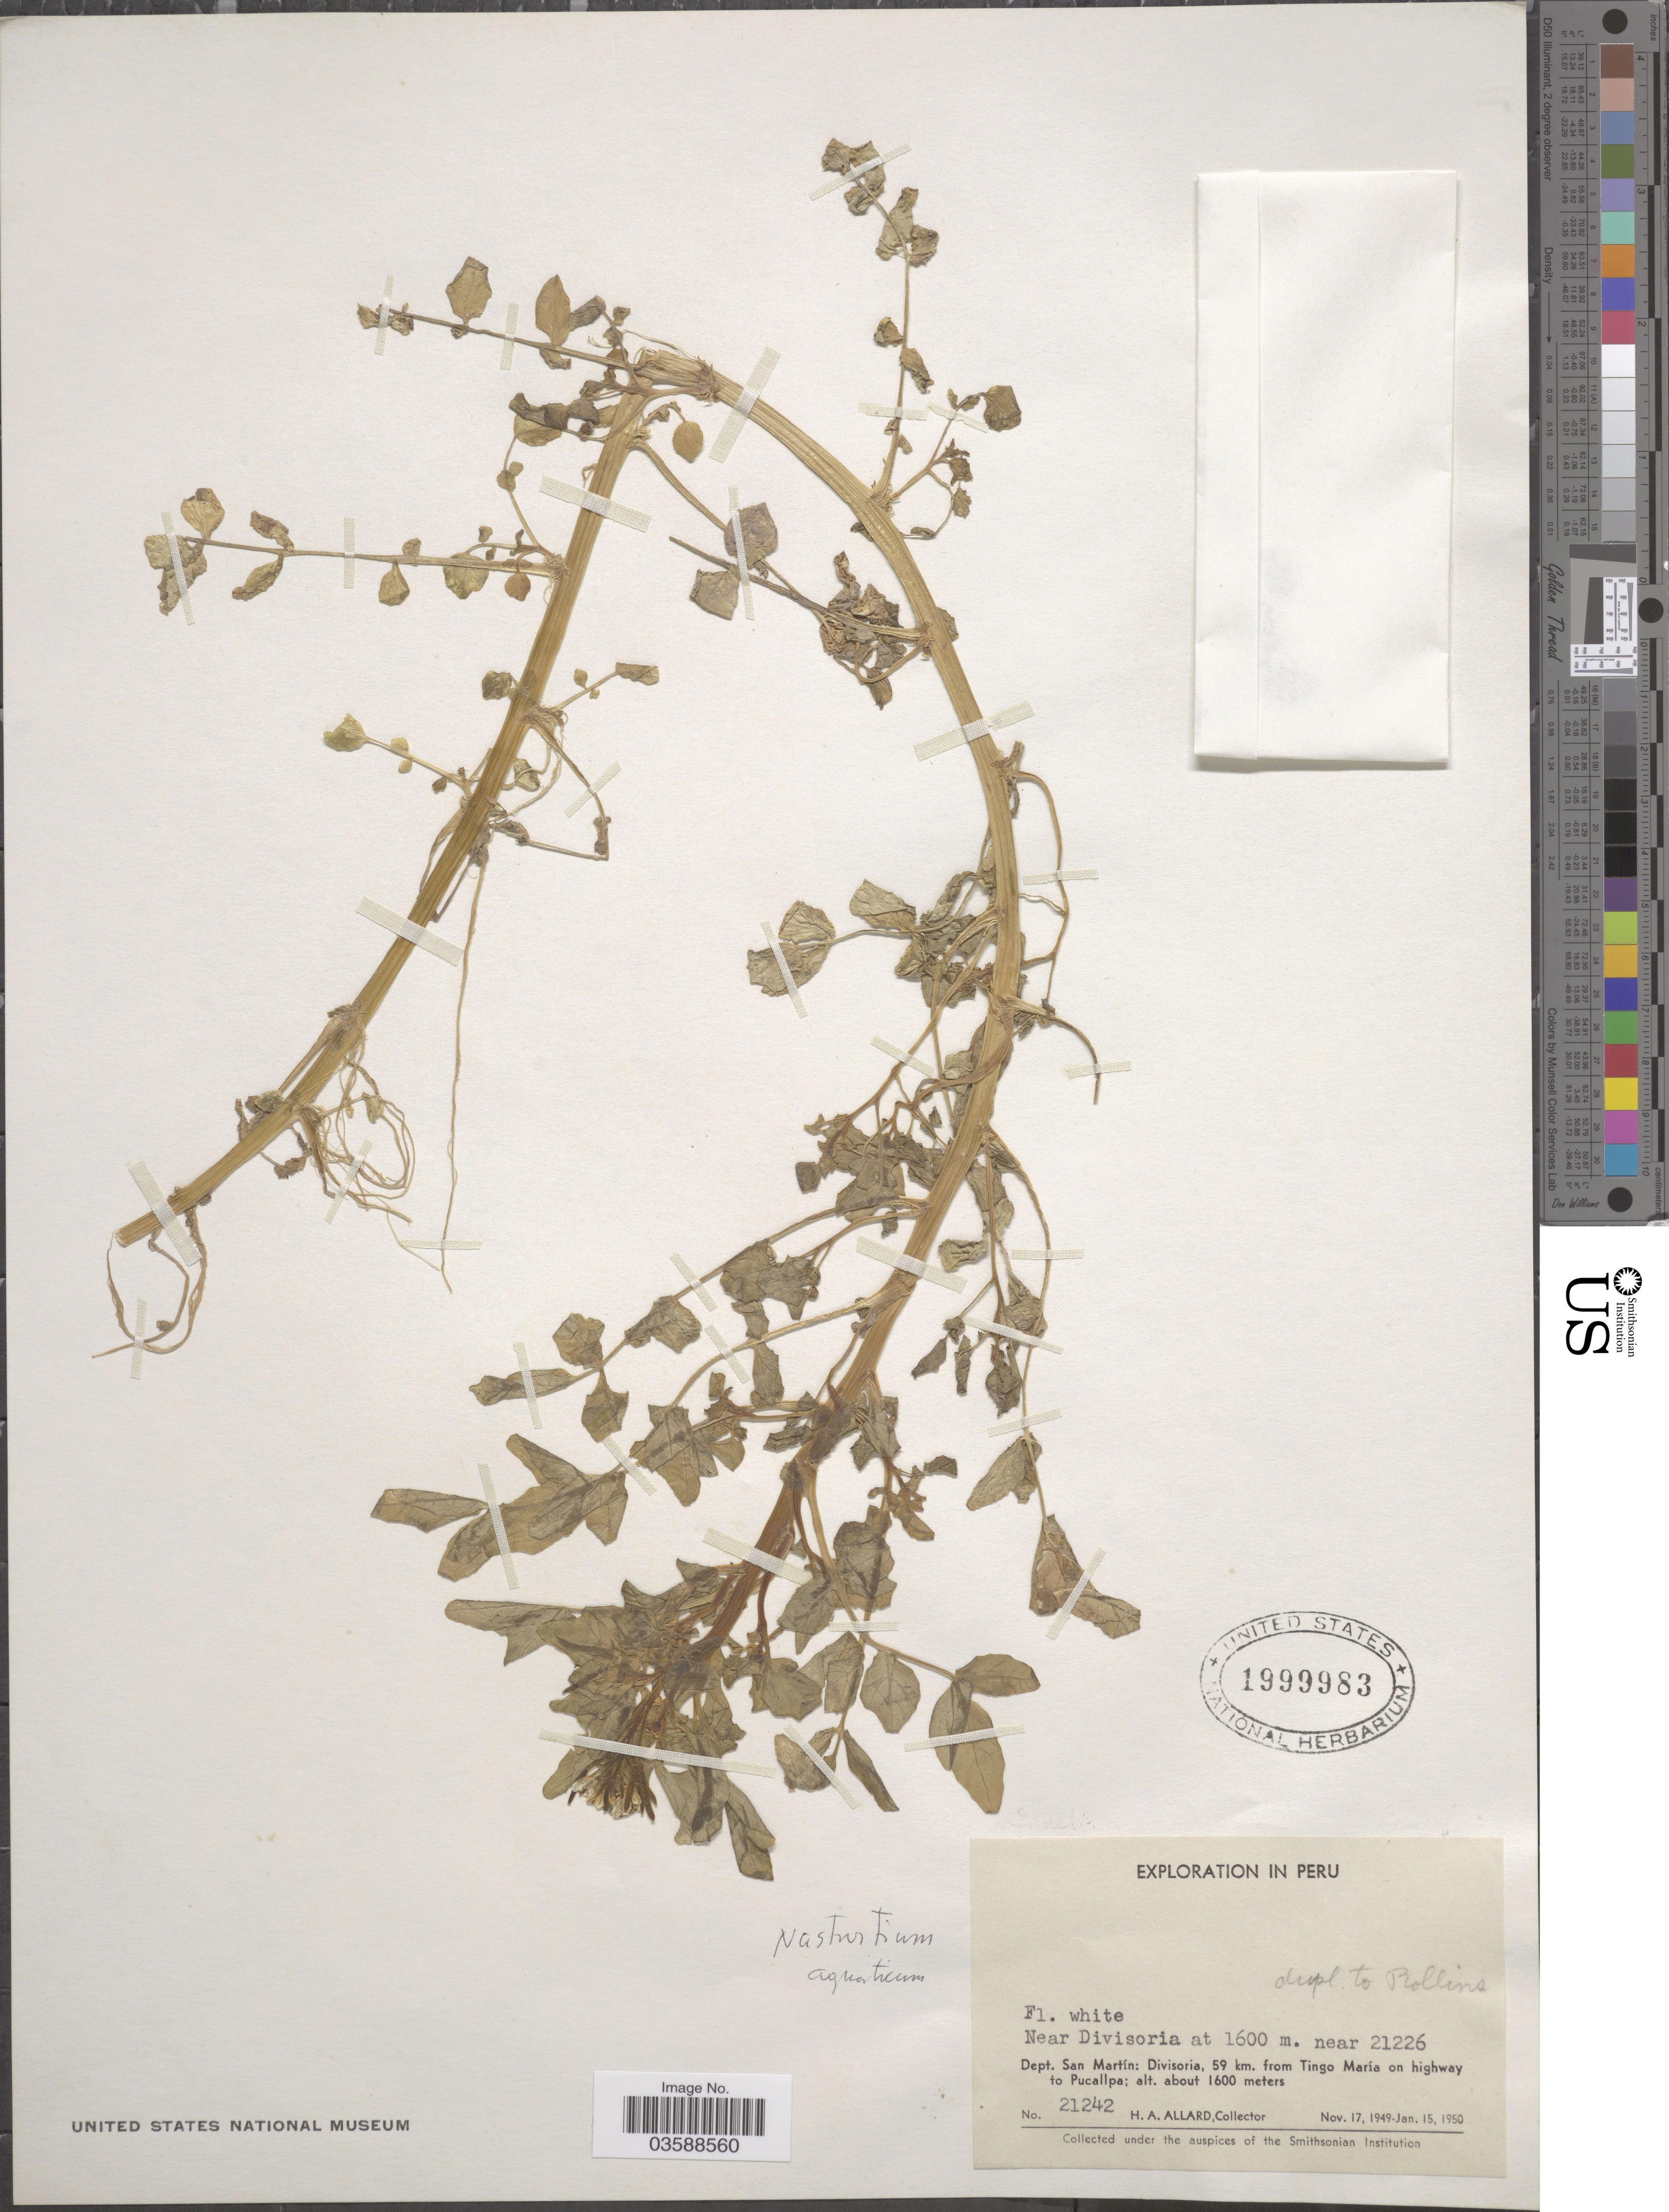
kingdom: Plantae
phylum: Tracheophyta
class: Magnoliopsida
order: Brassicales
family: Brassicaceae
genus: Nasturtium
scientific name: Nasturtium officinale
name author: R. Br.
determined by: Strong, M. T., (US), Smithsonian Institution - National Museum of Natural History (UNITED STATES)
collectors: H. A. Allard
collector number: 21242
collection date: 1949-11-17/1950-01-15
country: Peru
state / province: San Martín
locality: Near Divisoria at 1600 m. near 21226. [unsure placement] Dept. San Martín: Divisoria, 59 km. from Tingo María on highway to Pucallpa.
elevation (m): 1600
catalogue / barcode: US 1999983